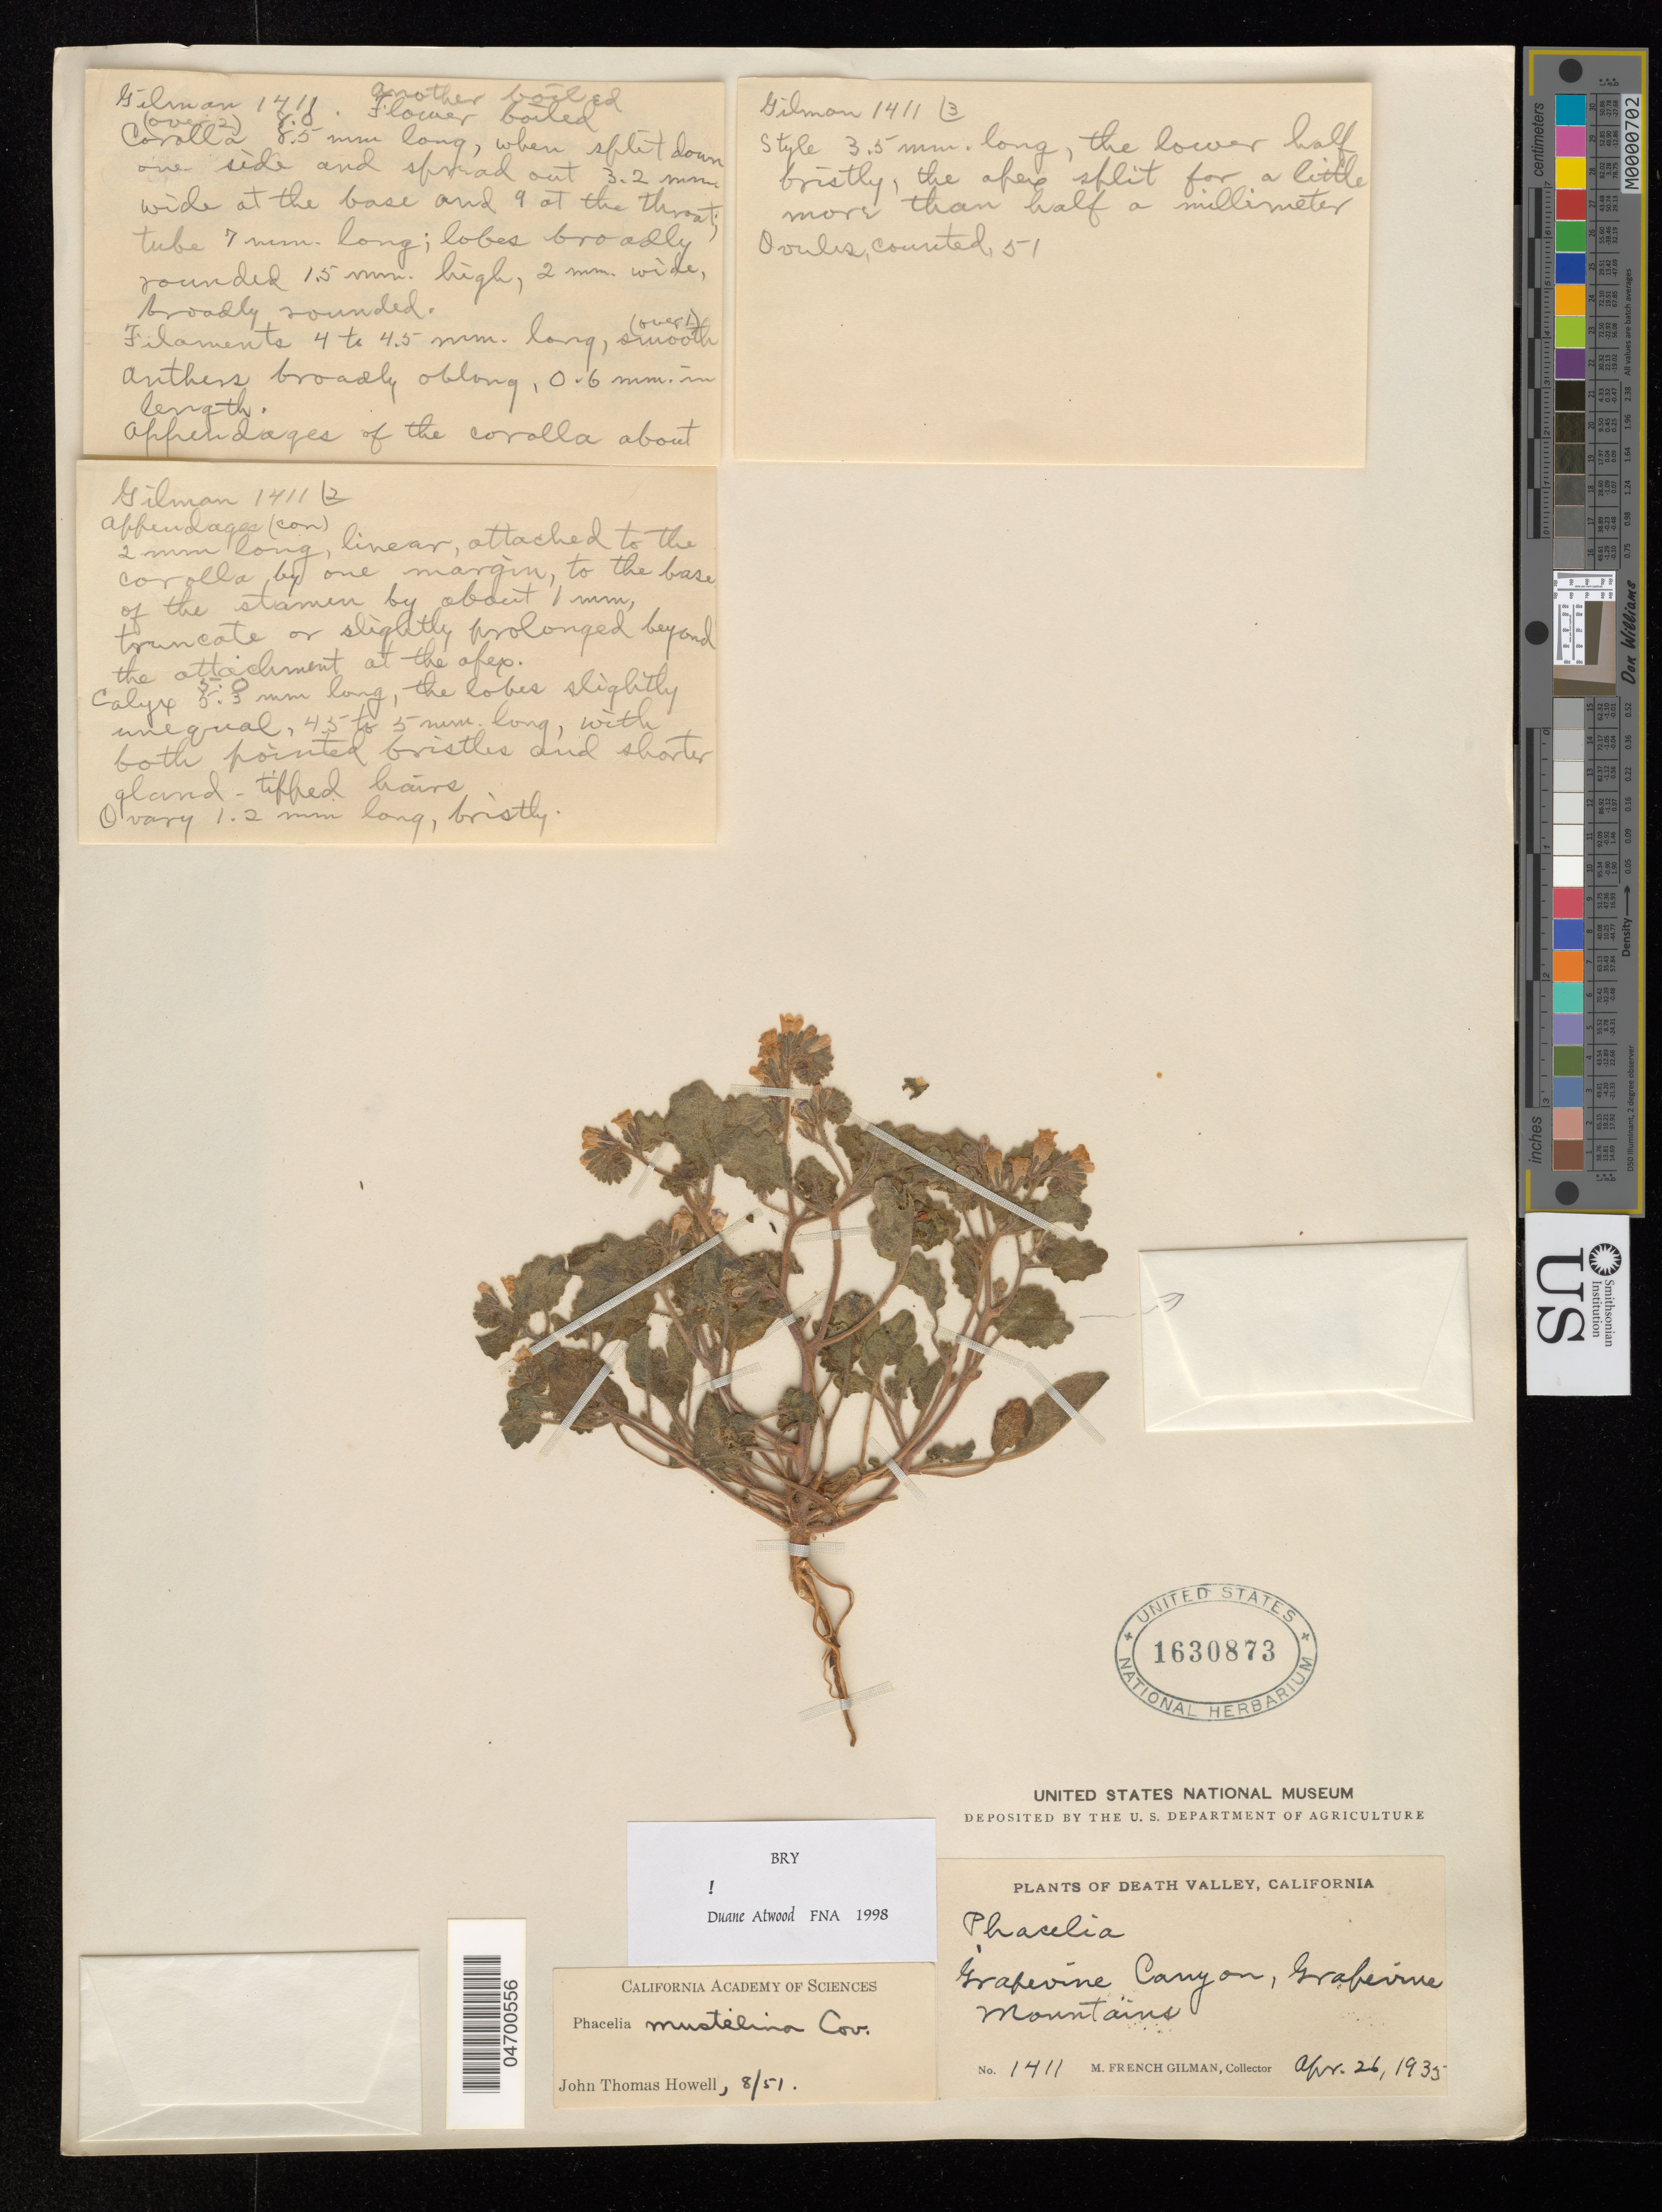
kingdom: Plantae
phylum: Tracheophyta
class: Magnoliopsida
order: Boraginales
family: Hydrophyllaceae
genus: Phacelia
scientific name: Phacelia mustelina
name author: Coville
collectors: M. F. Gilman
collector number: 1411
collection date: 1935-04-26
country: United States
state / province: California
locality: Death Valley. Grapevine Canyon, Grapevine Mountains.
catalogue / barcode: US 1630873